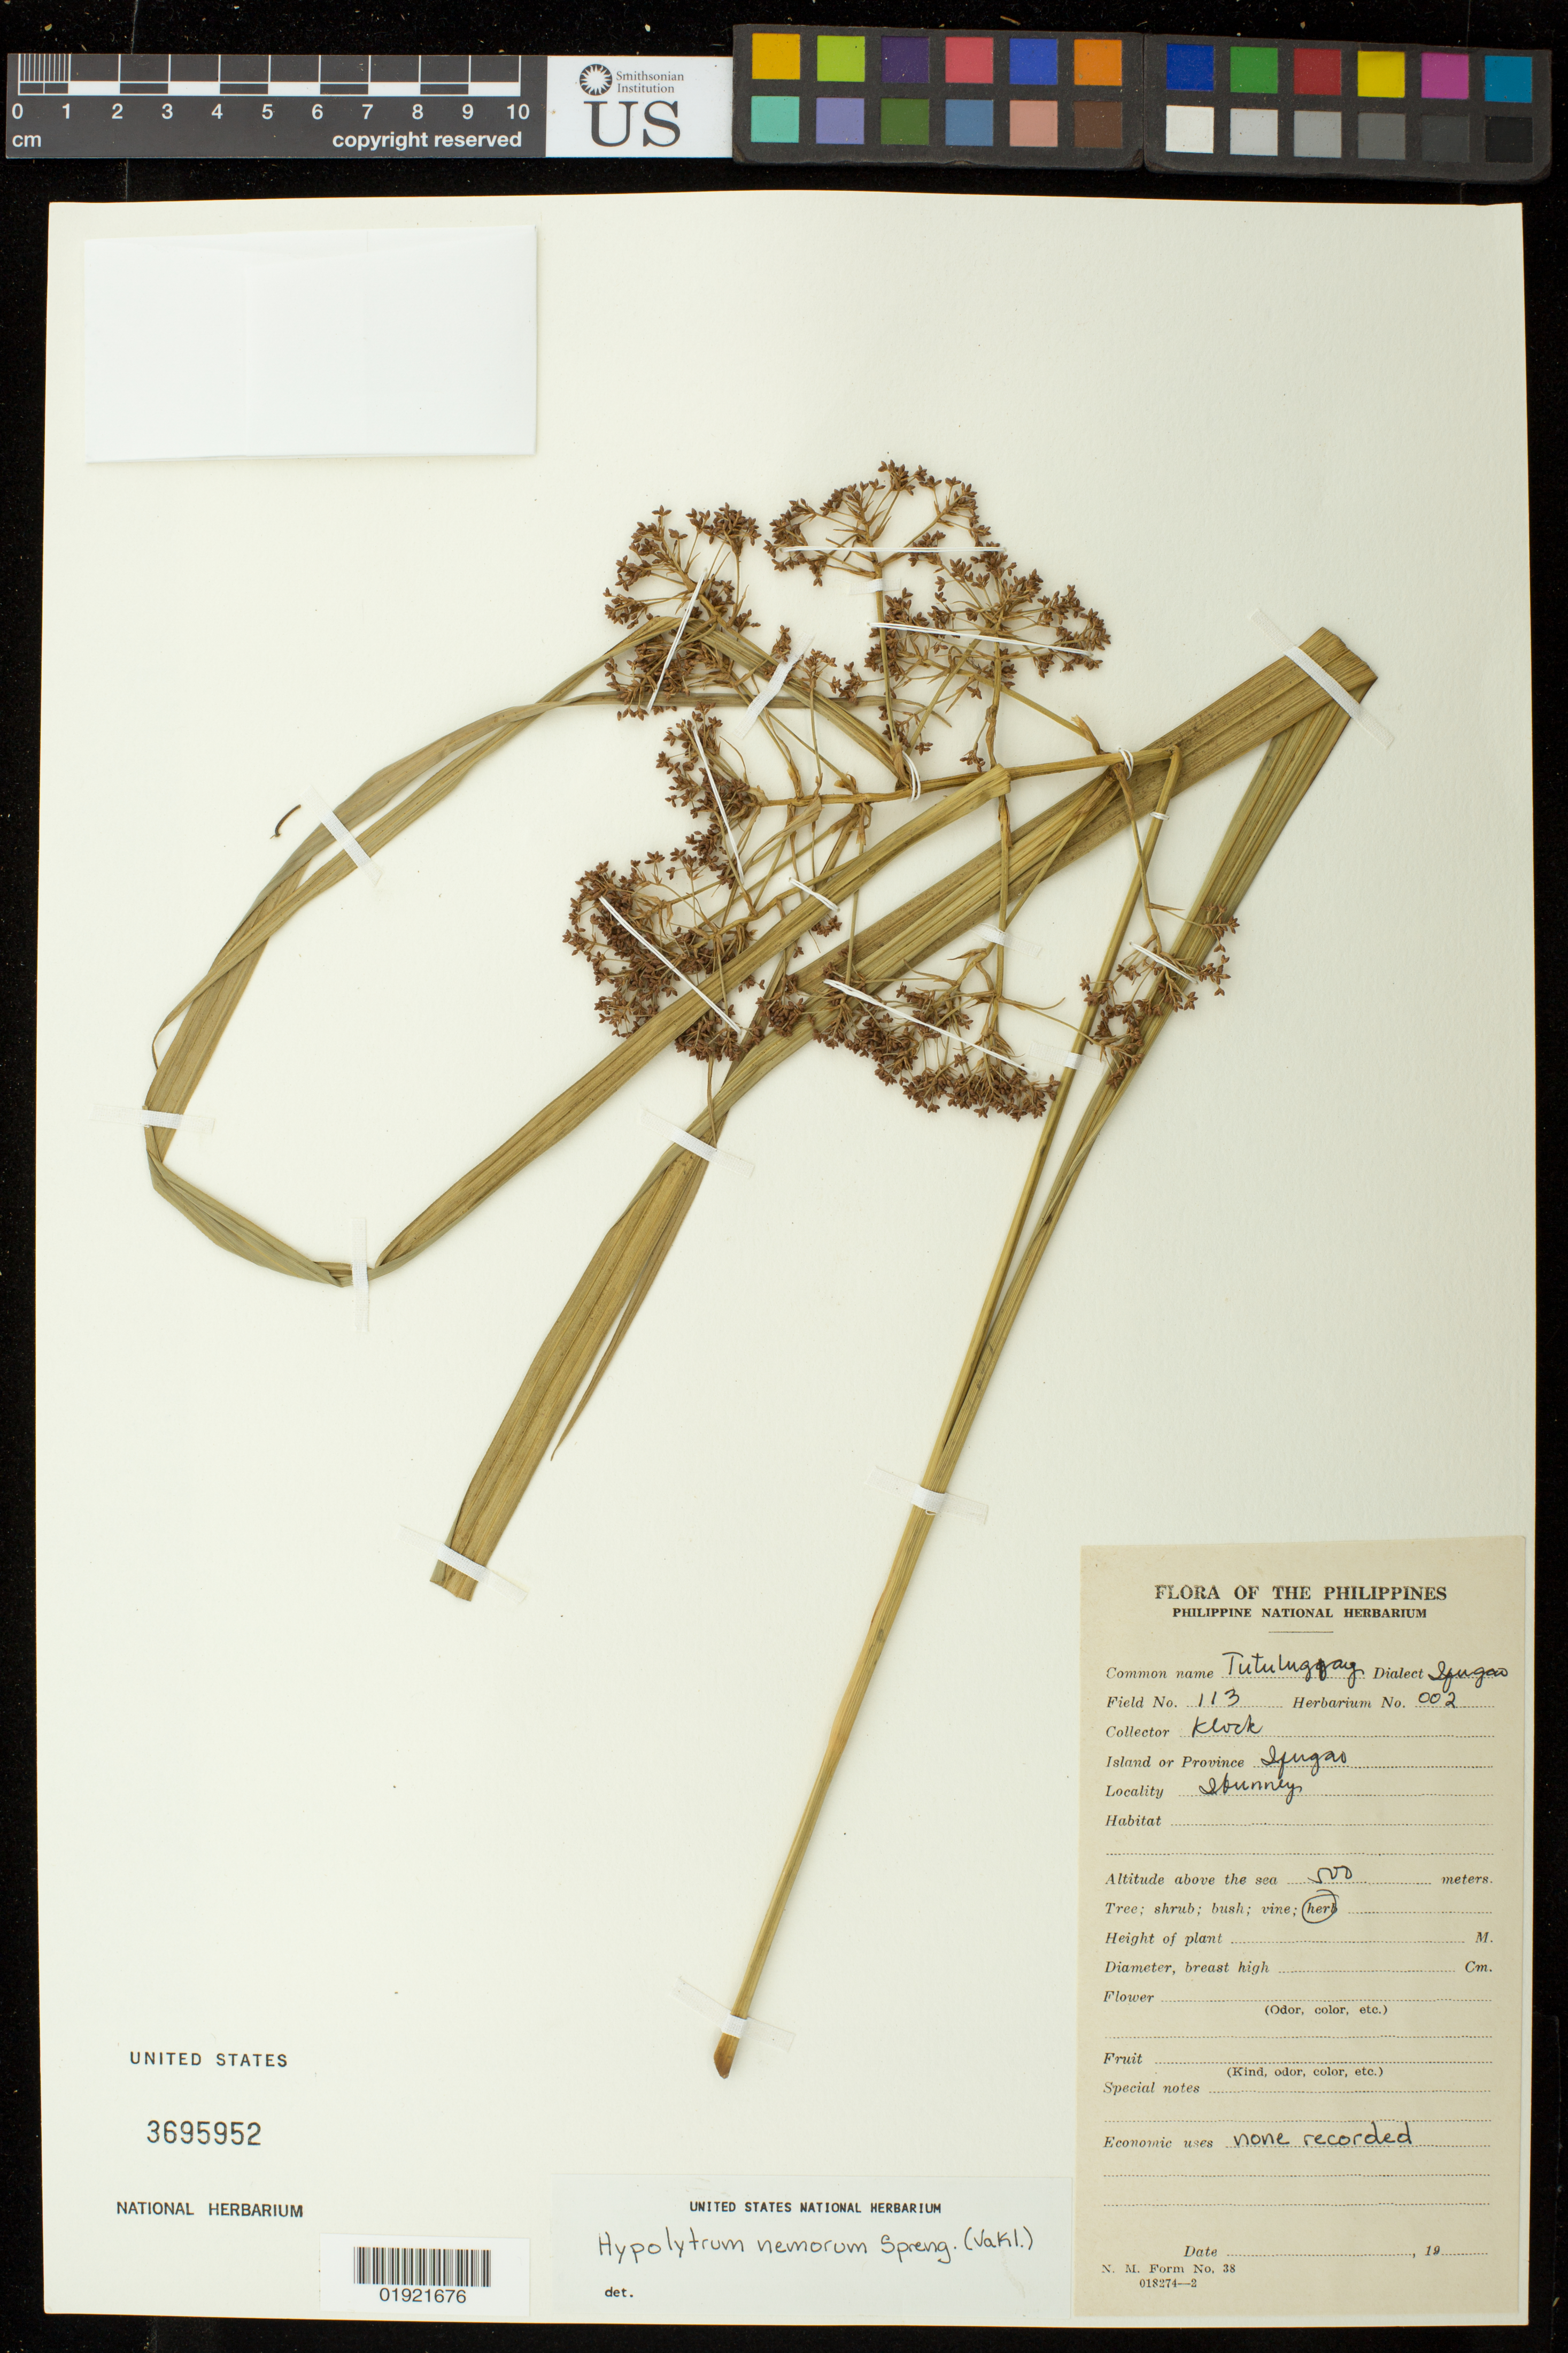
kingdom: Plantae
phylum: Tracheophyta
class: Liliopsida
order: Poales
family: Cyperaceae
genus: Hypolytrum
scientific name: Hypolytrum nemorum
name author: (Vahl) Spreng.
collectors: Klock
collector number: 113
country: Philippines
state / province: Cordillera (Administrative Region)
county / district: Ifugao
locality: Ibunney (?)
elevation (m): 500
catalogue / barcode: US 3695952